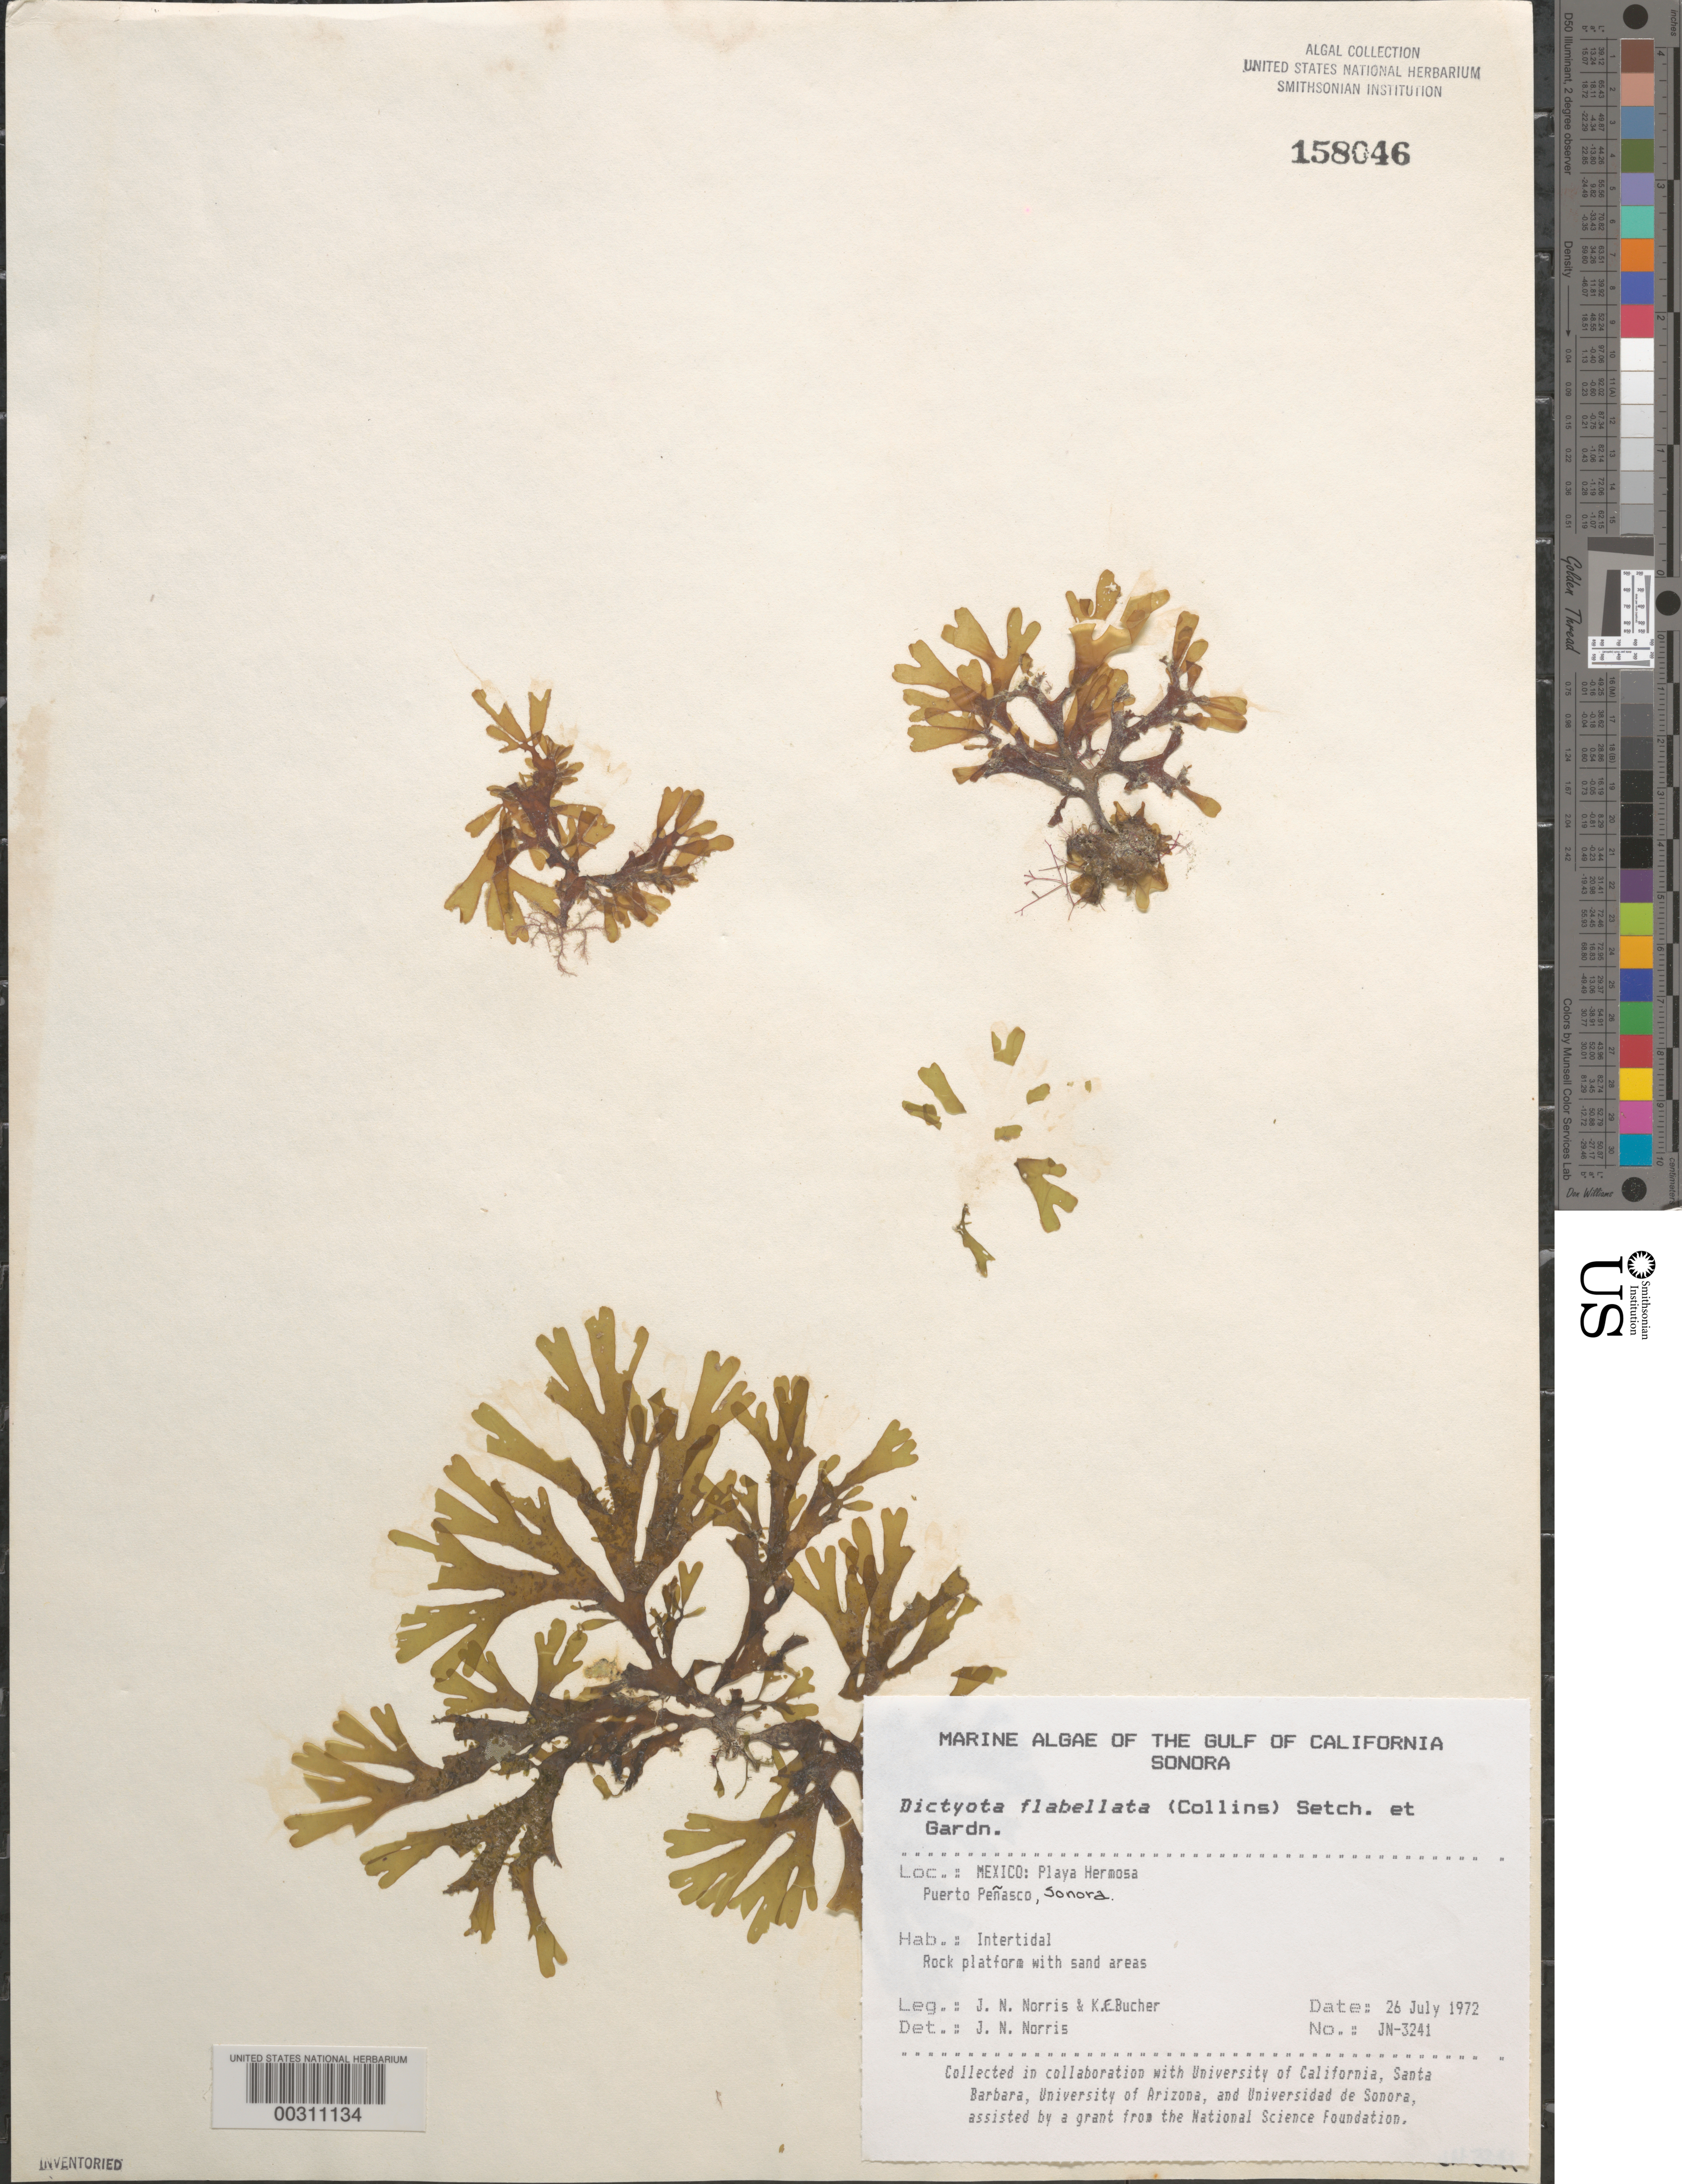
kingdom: Chromista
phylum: Ochrophyta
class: Phaeophyceae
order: Dictyotales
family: Dictyotaceae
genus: Dictyota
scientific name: Dictyota flabellata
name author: (Collins) Setch. & N.L. Gardner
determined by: Norris, James N.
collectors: J. N. Norris & K. E. Bucher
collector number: JN-3241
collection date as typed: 26 Jul 1972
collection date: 1972-07-26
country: Mexico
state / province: Sonora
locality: Playa Hermosa, Puerto Penasco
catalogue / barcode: US 158046